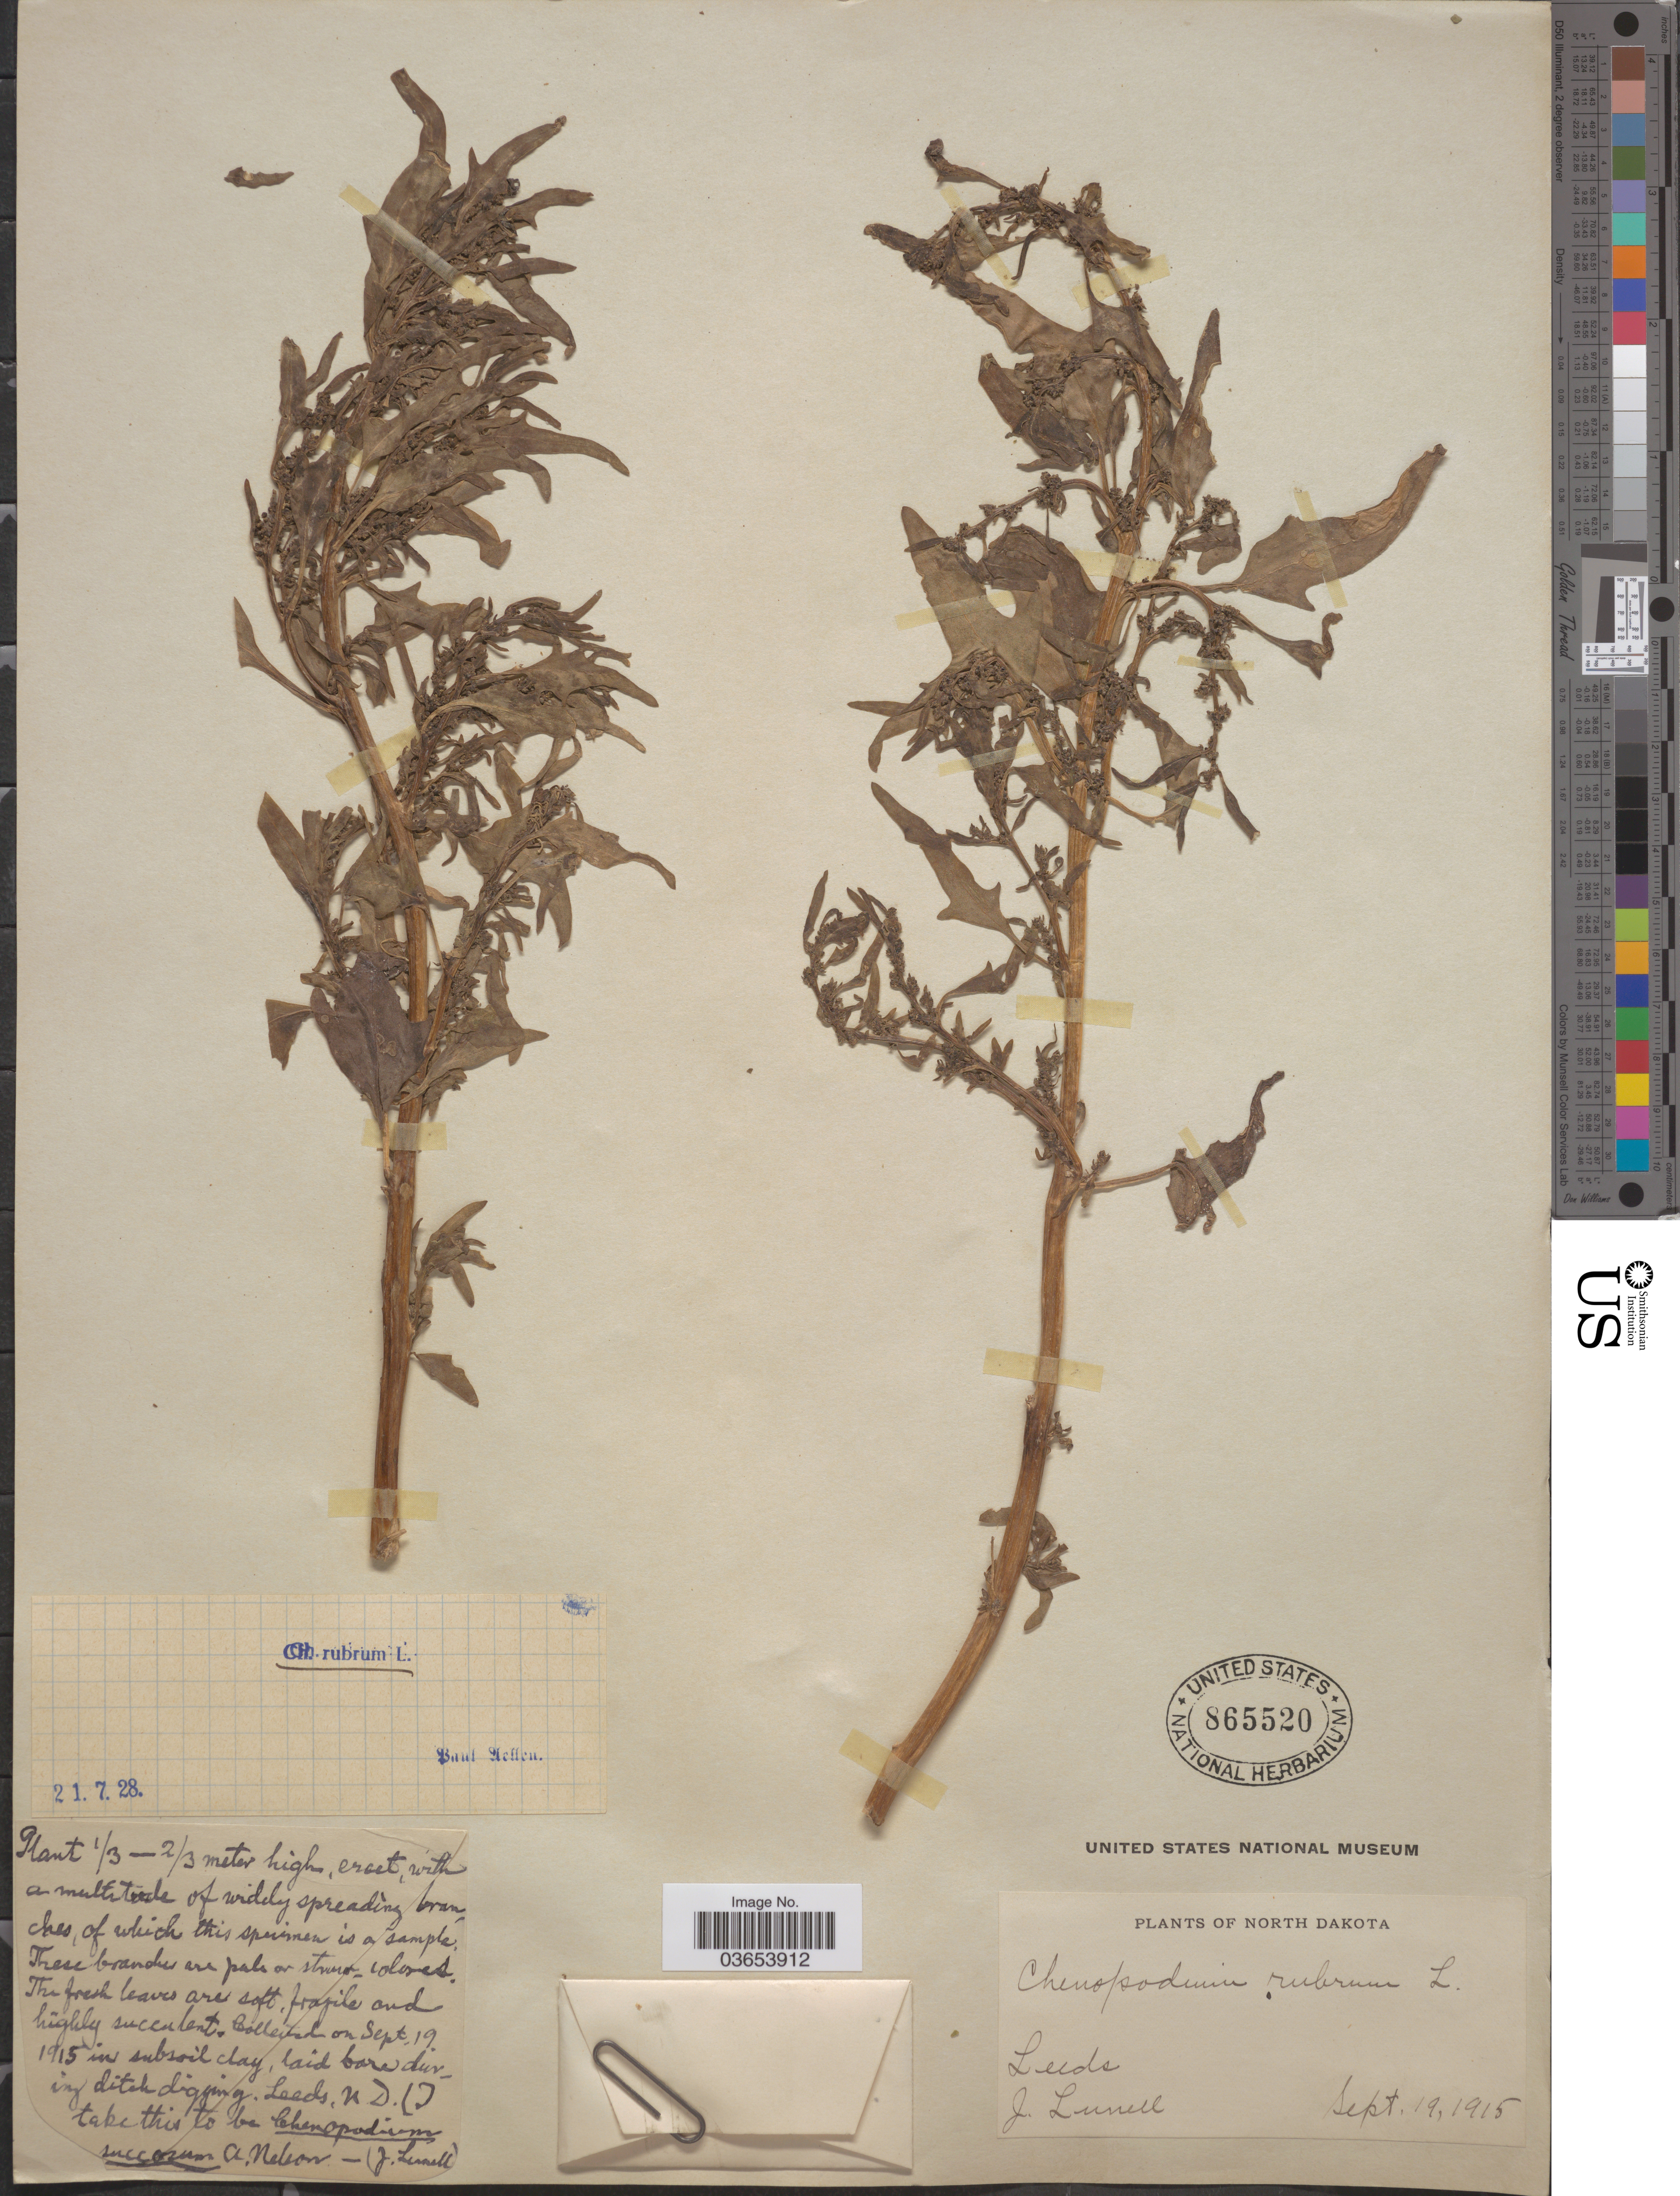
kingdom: Plantae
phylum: Tracheophyta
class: Magnoliopsida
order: Caryophyllales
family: Amaranthaceae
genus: Chenopodium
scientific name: Chenopodium rubrum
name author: L.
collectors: J. Lunell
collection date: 1915-09-19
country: United States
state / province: North Dakota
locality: Leeds.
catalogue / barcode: US 865520